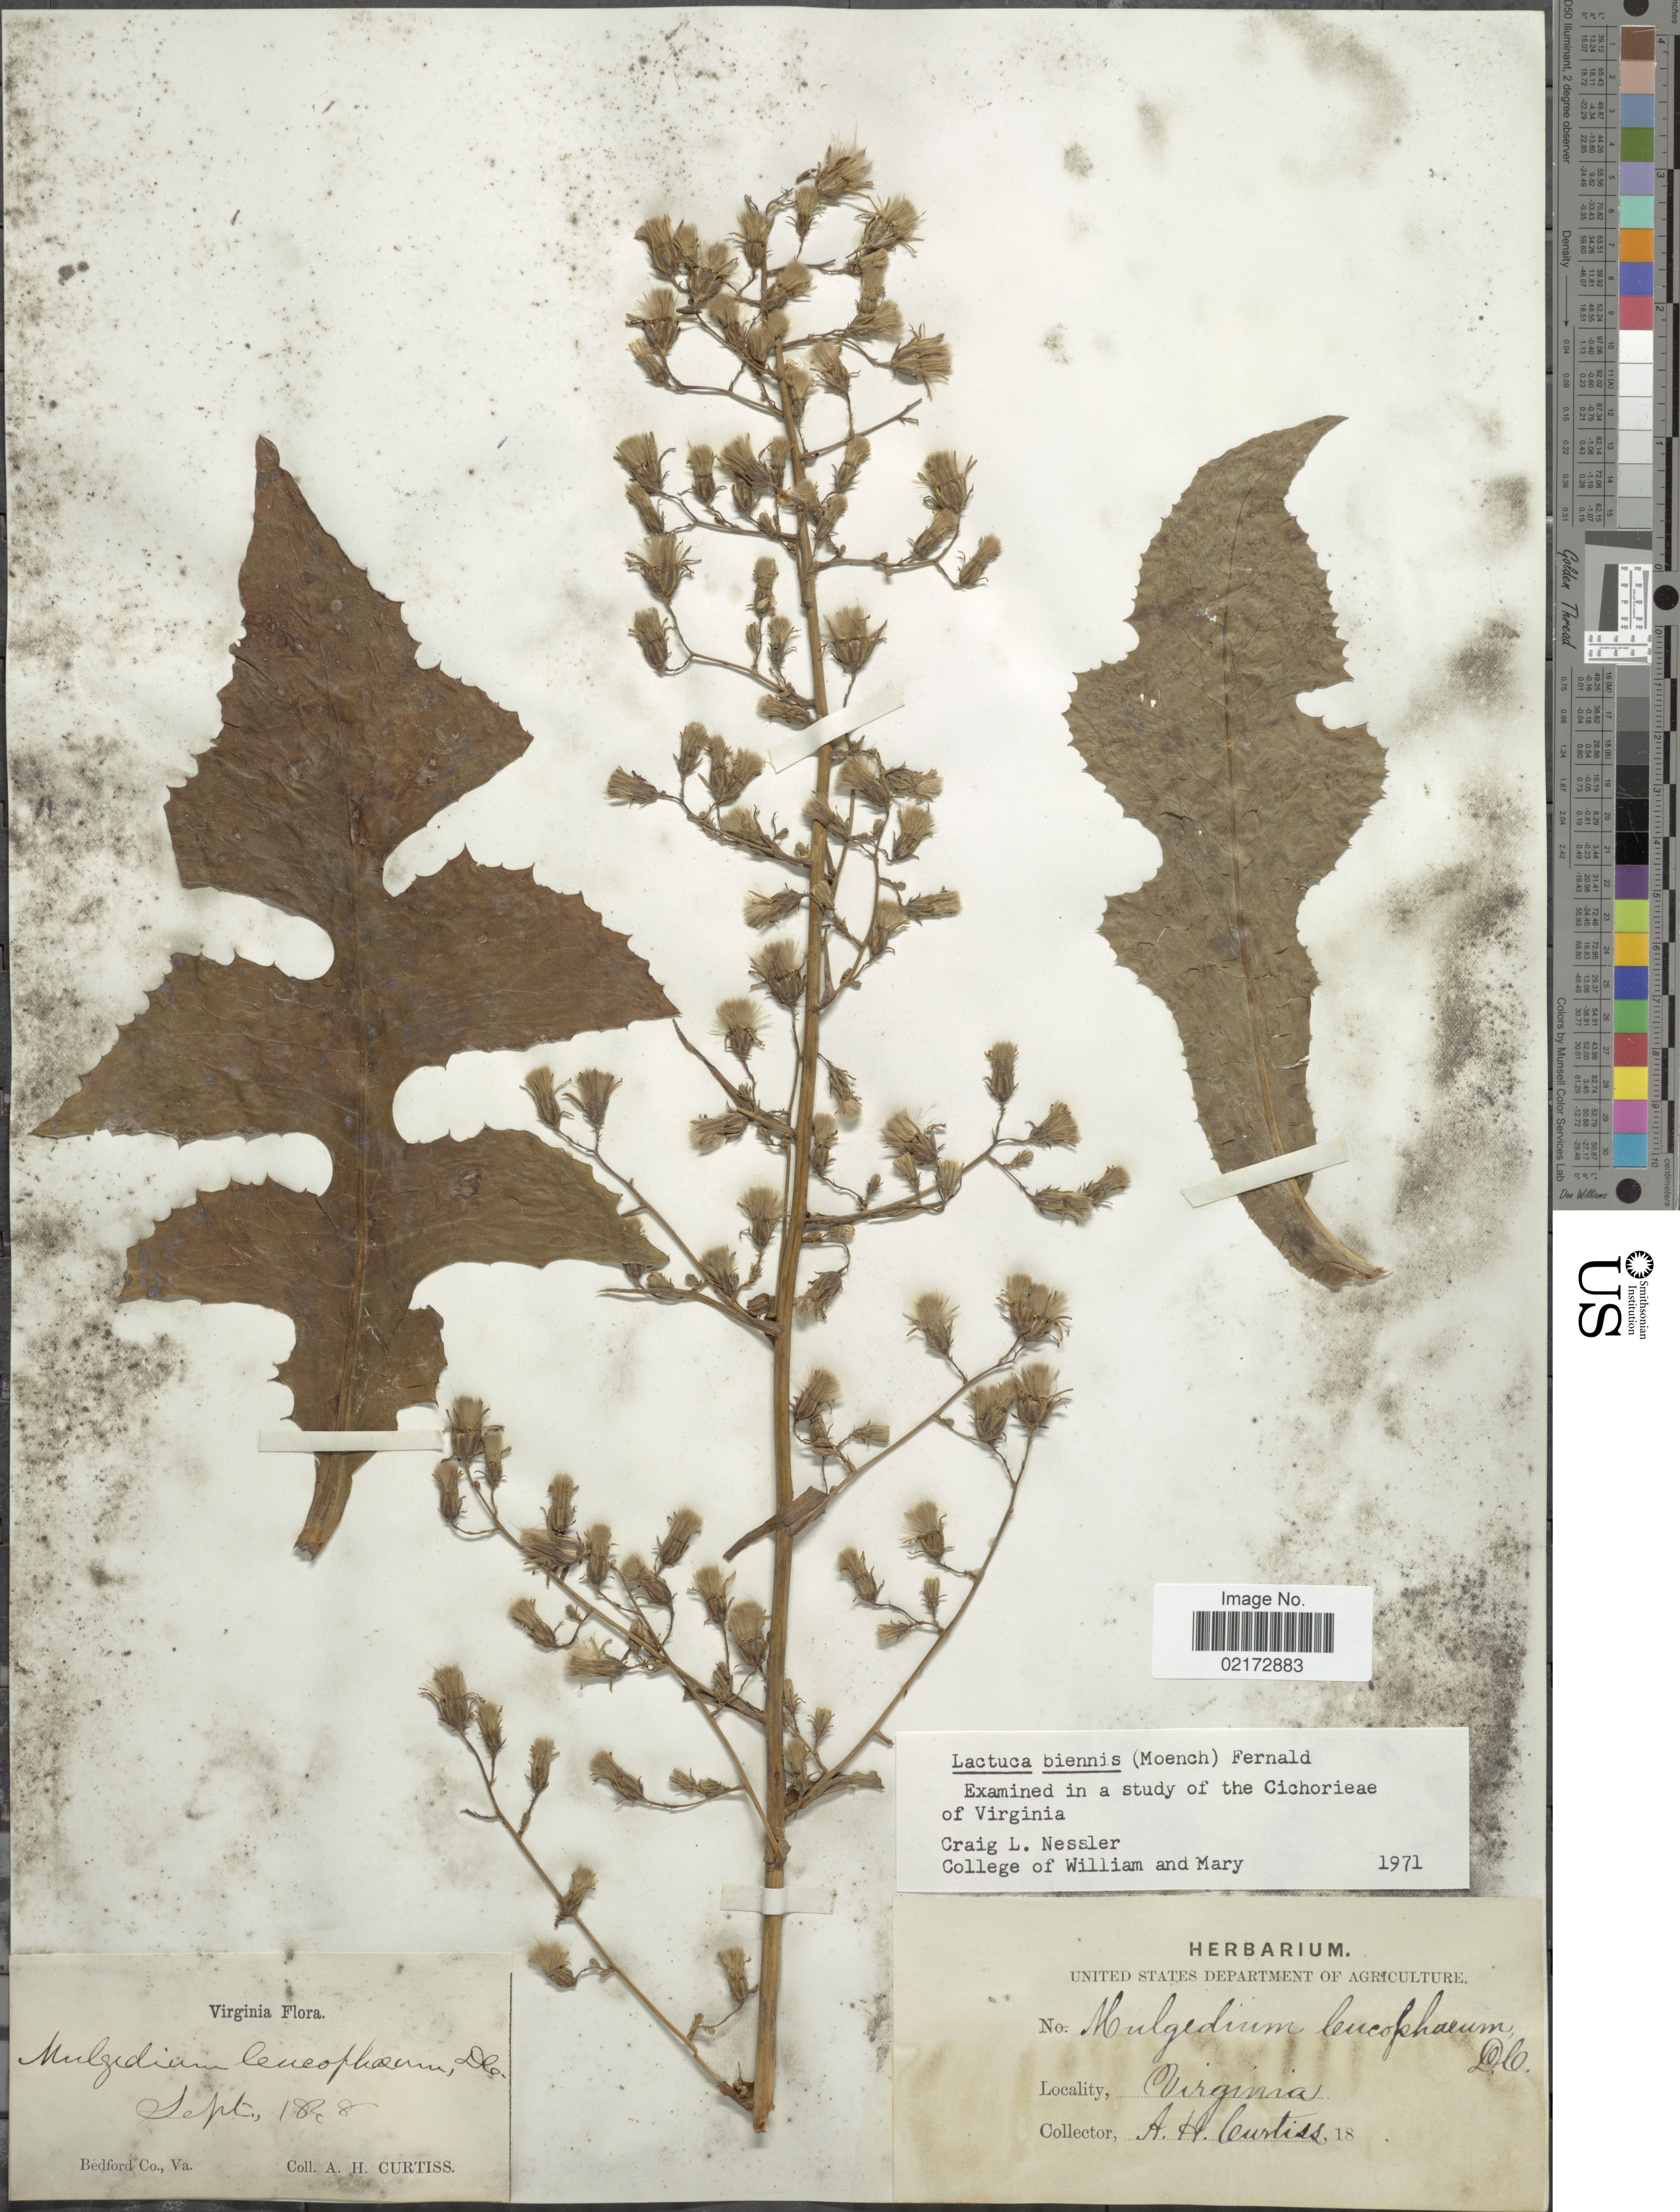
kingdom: Plantae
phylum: Tracheophyta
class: Magnoliopsida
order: Asterales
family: Asteraceae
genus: Lactuca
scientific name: Lactuca biennis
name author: (Moench) Fernald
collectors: A. H. Curtiss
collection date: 1848-09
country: United States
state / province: Virginia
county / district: Bedford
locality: Bedford Co., Va.